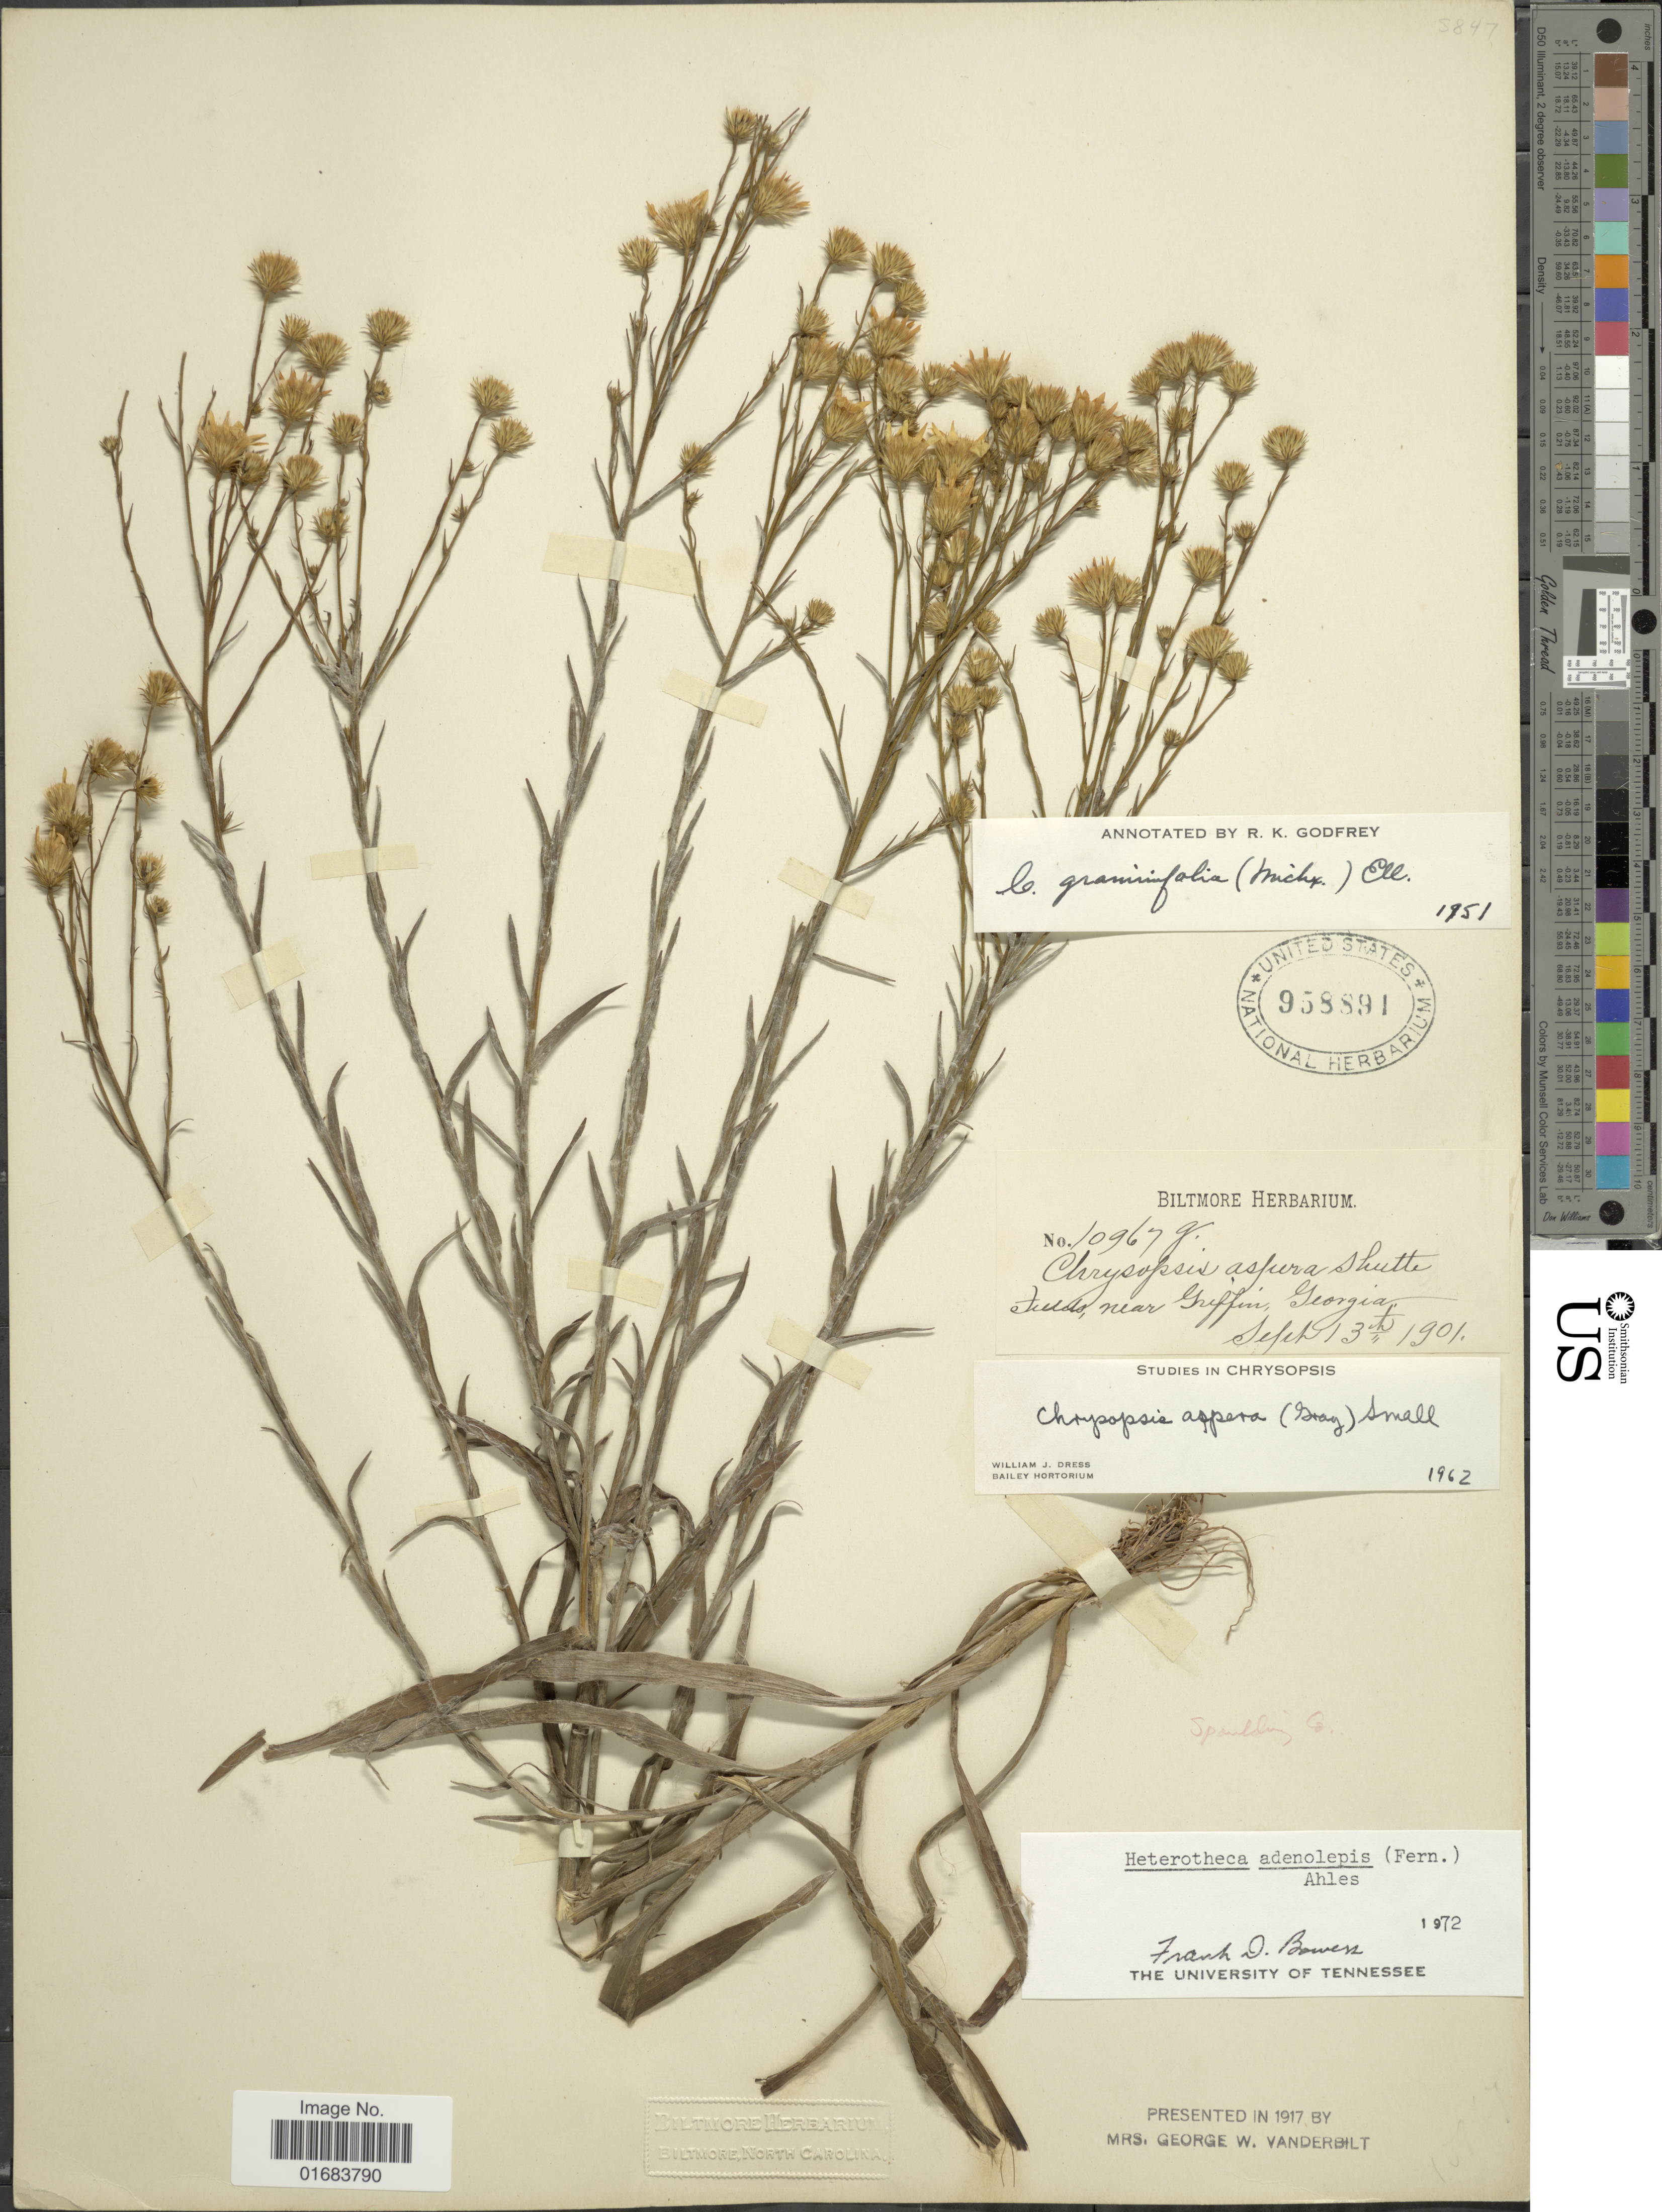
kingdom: Plantae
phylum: Tracheophyta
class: Magnoliopsida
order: Asterales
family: Asteraceae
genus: Pityopsis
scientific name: Pityopsis adenolepis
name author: (Fernald) Semple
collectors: ex herb. Biltmore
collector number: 10967g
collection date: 1901-09-13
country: United States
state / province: Georgia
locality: Near Griffin.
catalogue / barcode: US 958891